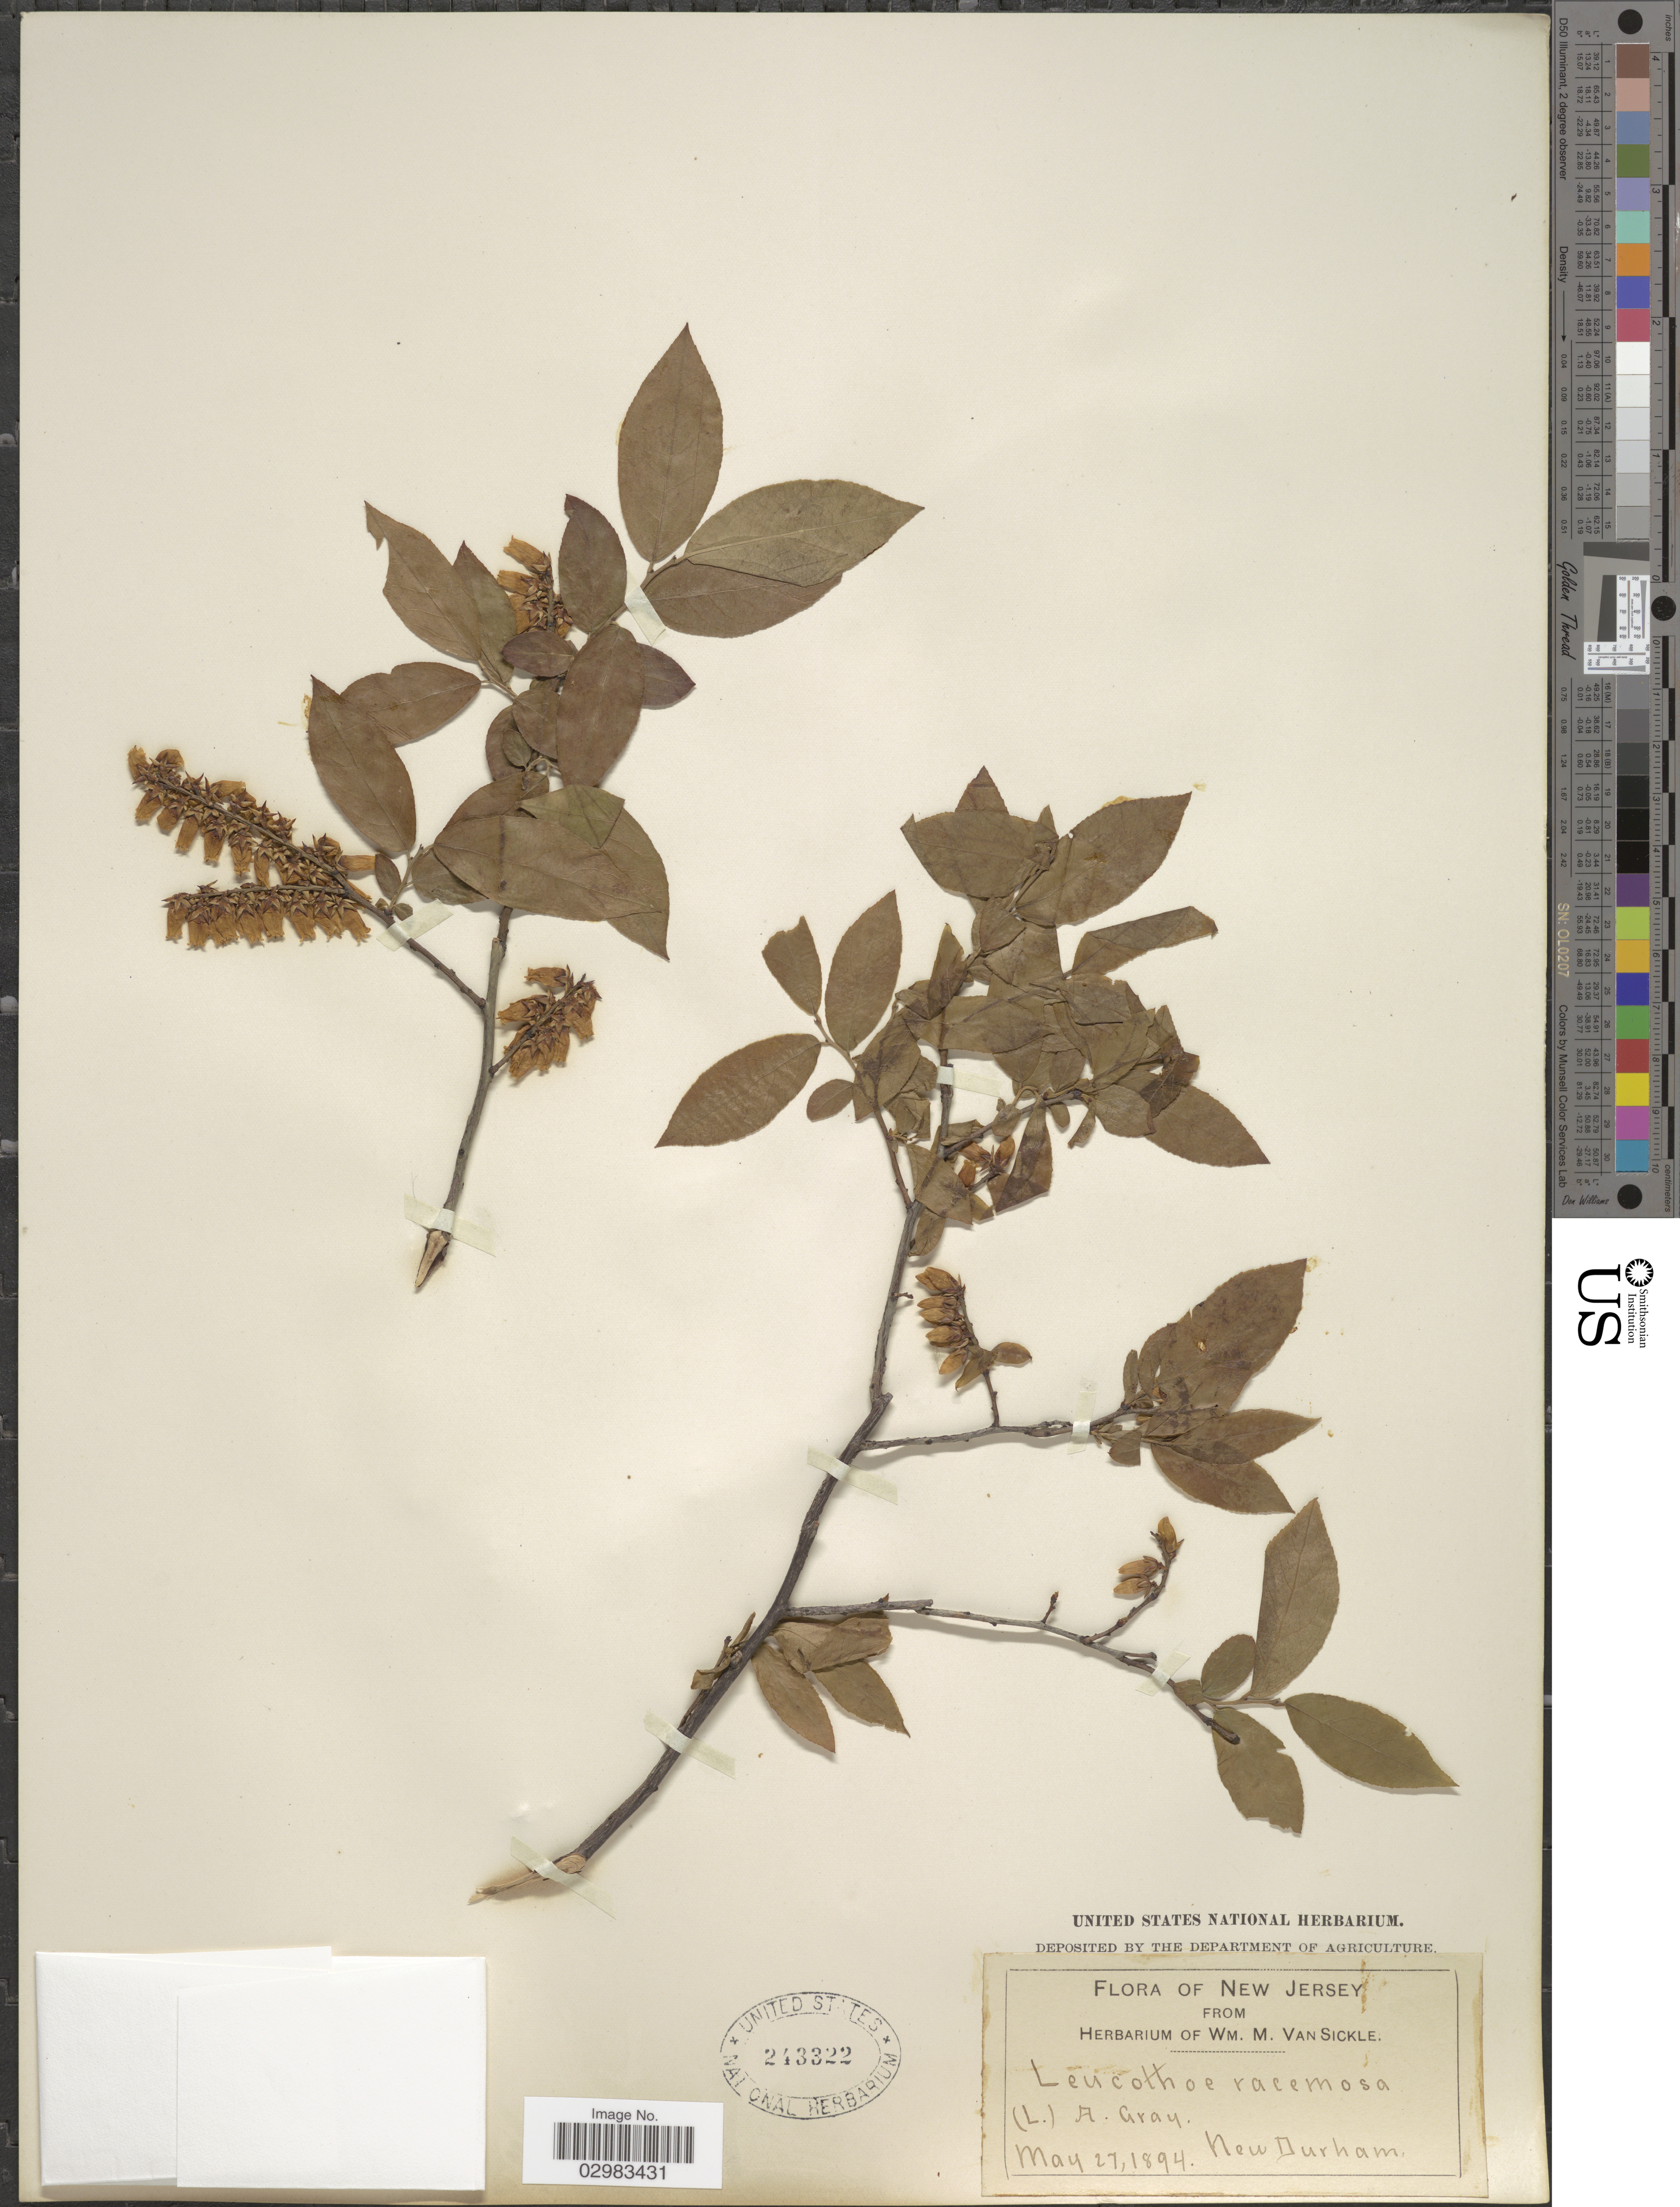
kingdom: Plantae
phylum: Tracheophyta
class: Magnoliopsida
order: Ericales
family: Ericaceae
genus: Leucothoe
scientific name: Leucothoë racemosa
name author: (L.) A. Gray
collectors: W. M. Van Sickle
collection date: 1894-05-27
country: United States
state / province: New Jersey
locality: New Durham.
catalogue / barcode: US 243322